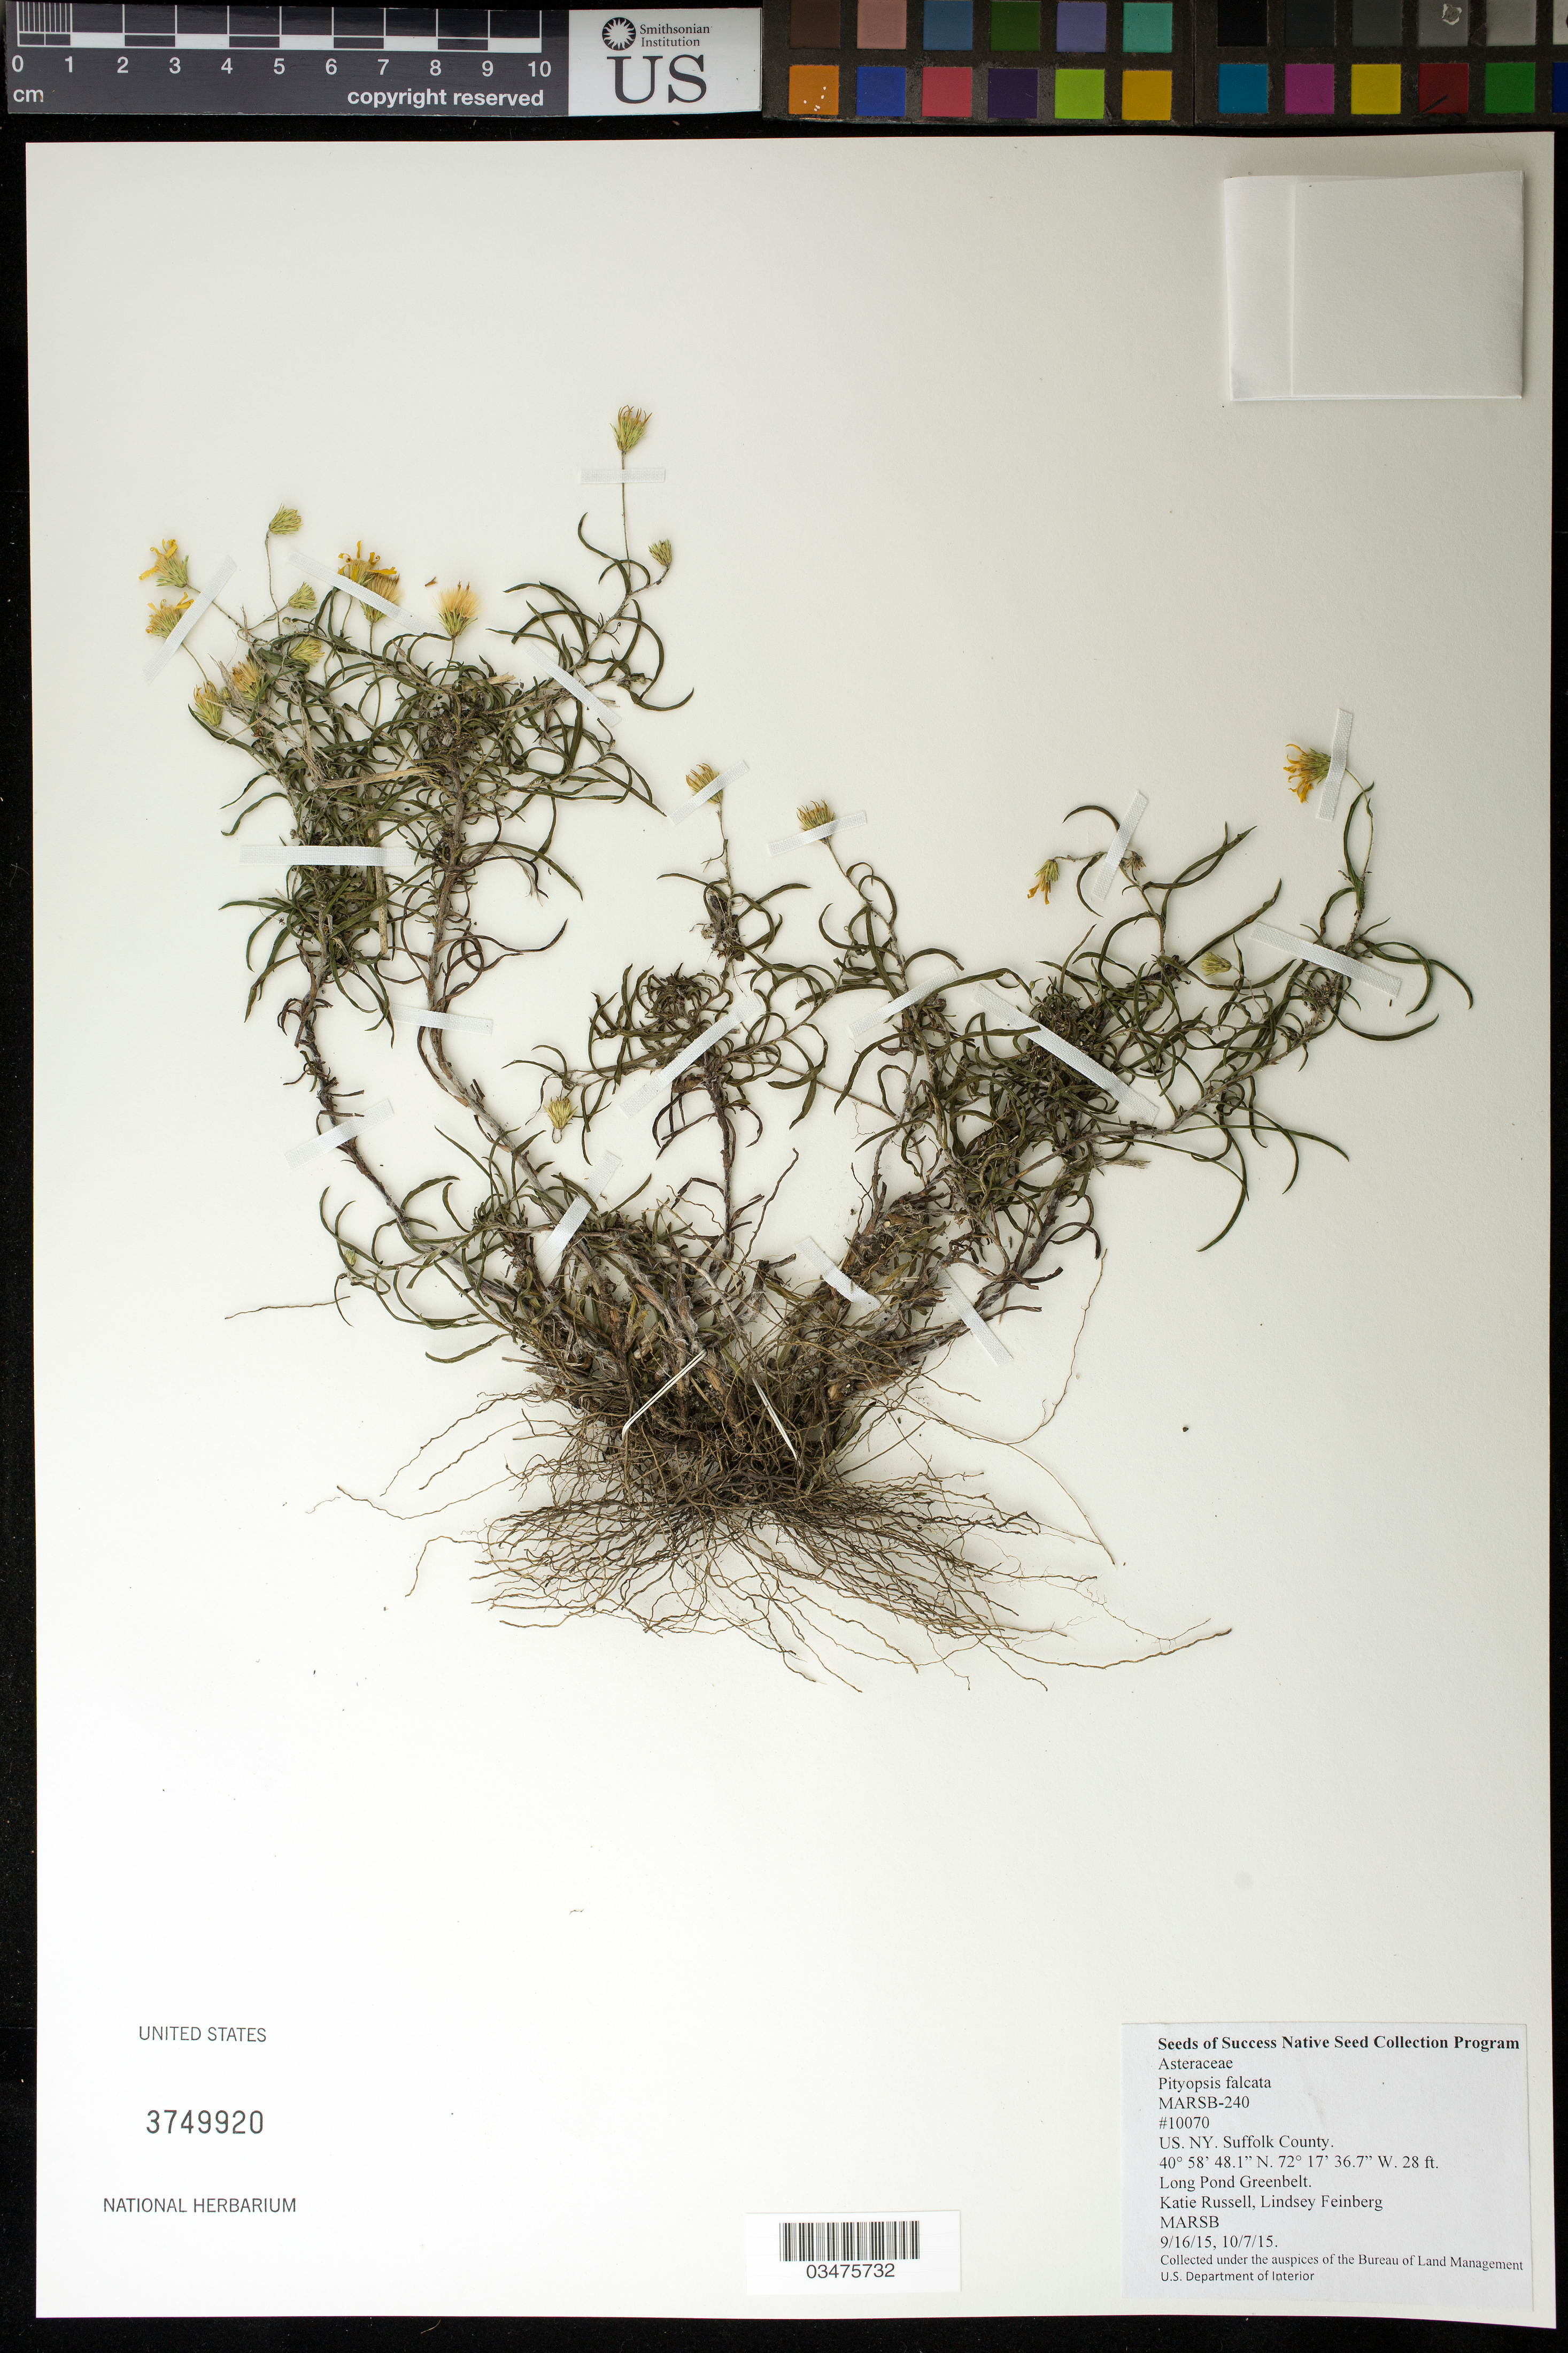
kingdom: Plantae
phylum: Tracheophyta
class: Magnoliopsida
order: Asterales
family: Asteraceae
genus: Pityopsis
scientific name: Pityopsis falcata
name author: (Pursh) Nutt.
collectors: K. Russell & L. Feinberg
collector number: MARSB-240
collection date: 2015-09-16,2015-10-07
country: United States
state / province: New York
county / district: Suffolk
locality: Long Pond Greenbelt, Main trail, powerline cut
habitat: North Central Oak Hickory forest & woodland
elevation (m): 9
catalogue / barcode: US 3749920